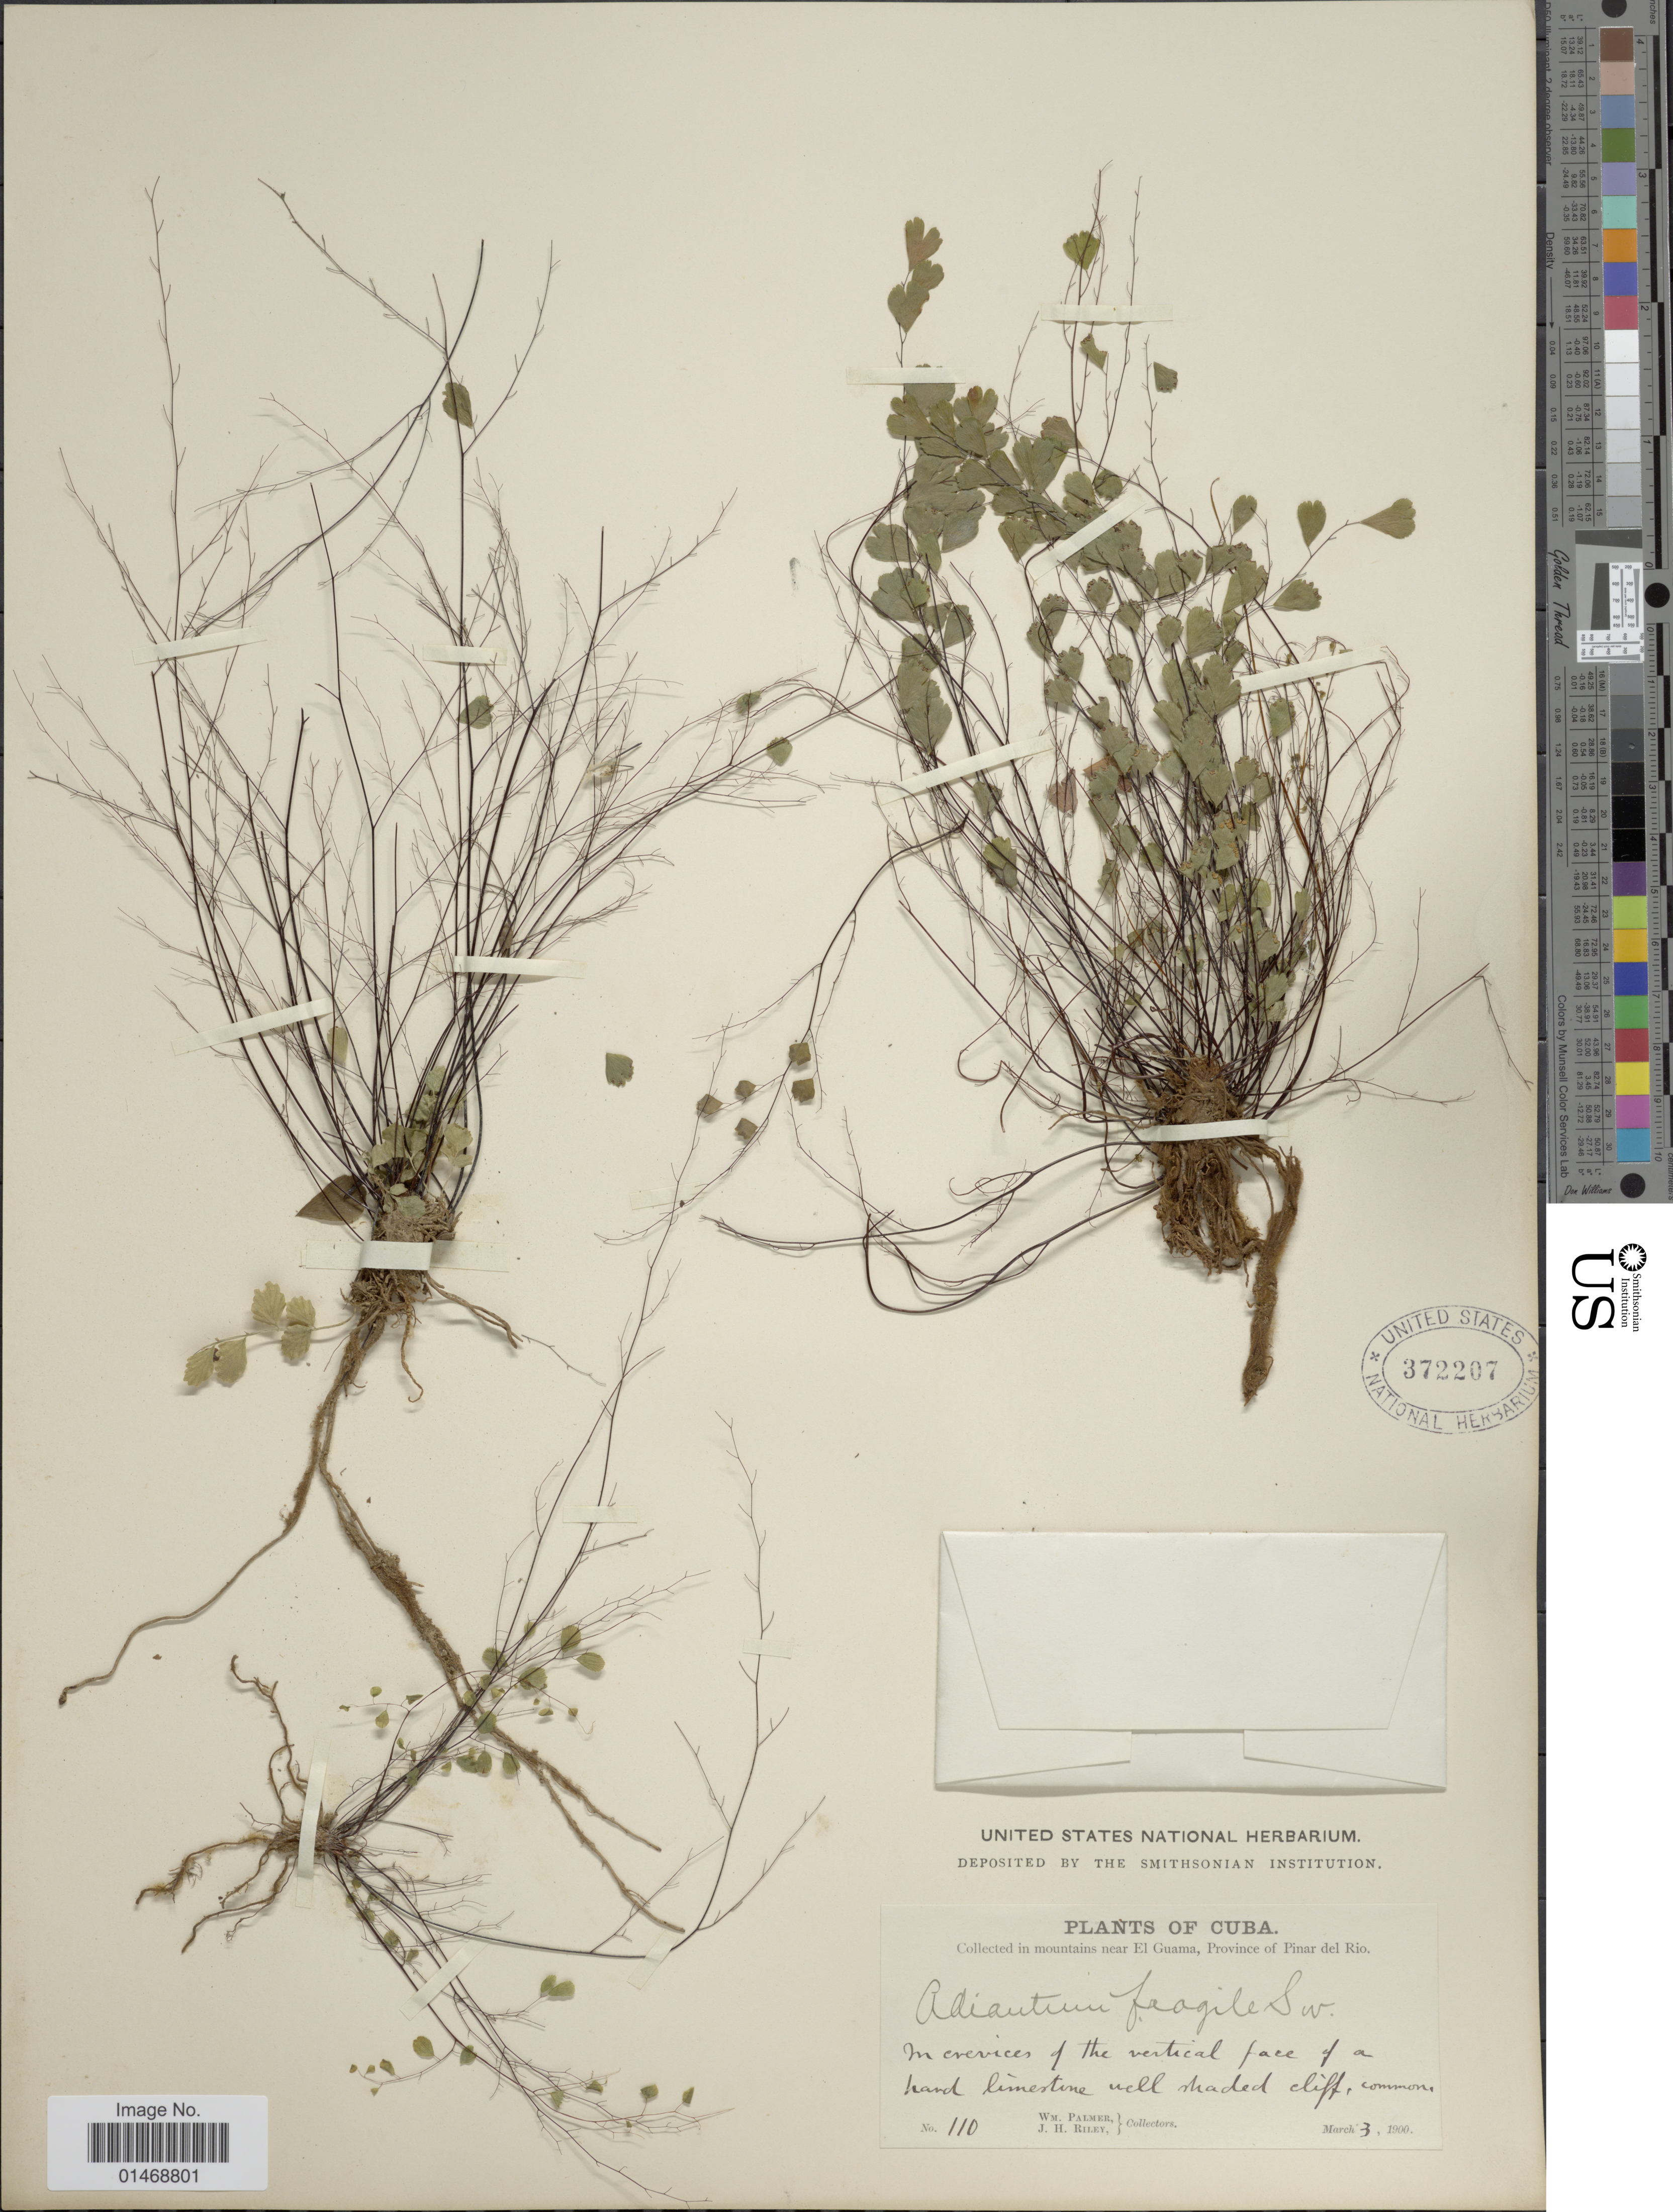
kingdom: Plantae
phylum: Tracheophyta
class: Polypodiopsida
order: Polypodiales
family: Pteridaceae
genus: Adiantum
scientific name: Adiantum fragile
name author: Sw.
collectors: W. Palmer & J. H. Riley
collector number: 110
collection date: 1900-03-03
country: Cuba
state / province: Pinar del Río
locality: In mountains near El Guama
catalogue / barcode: US 372207